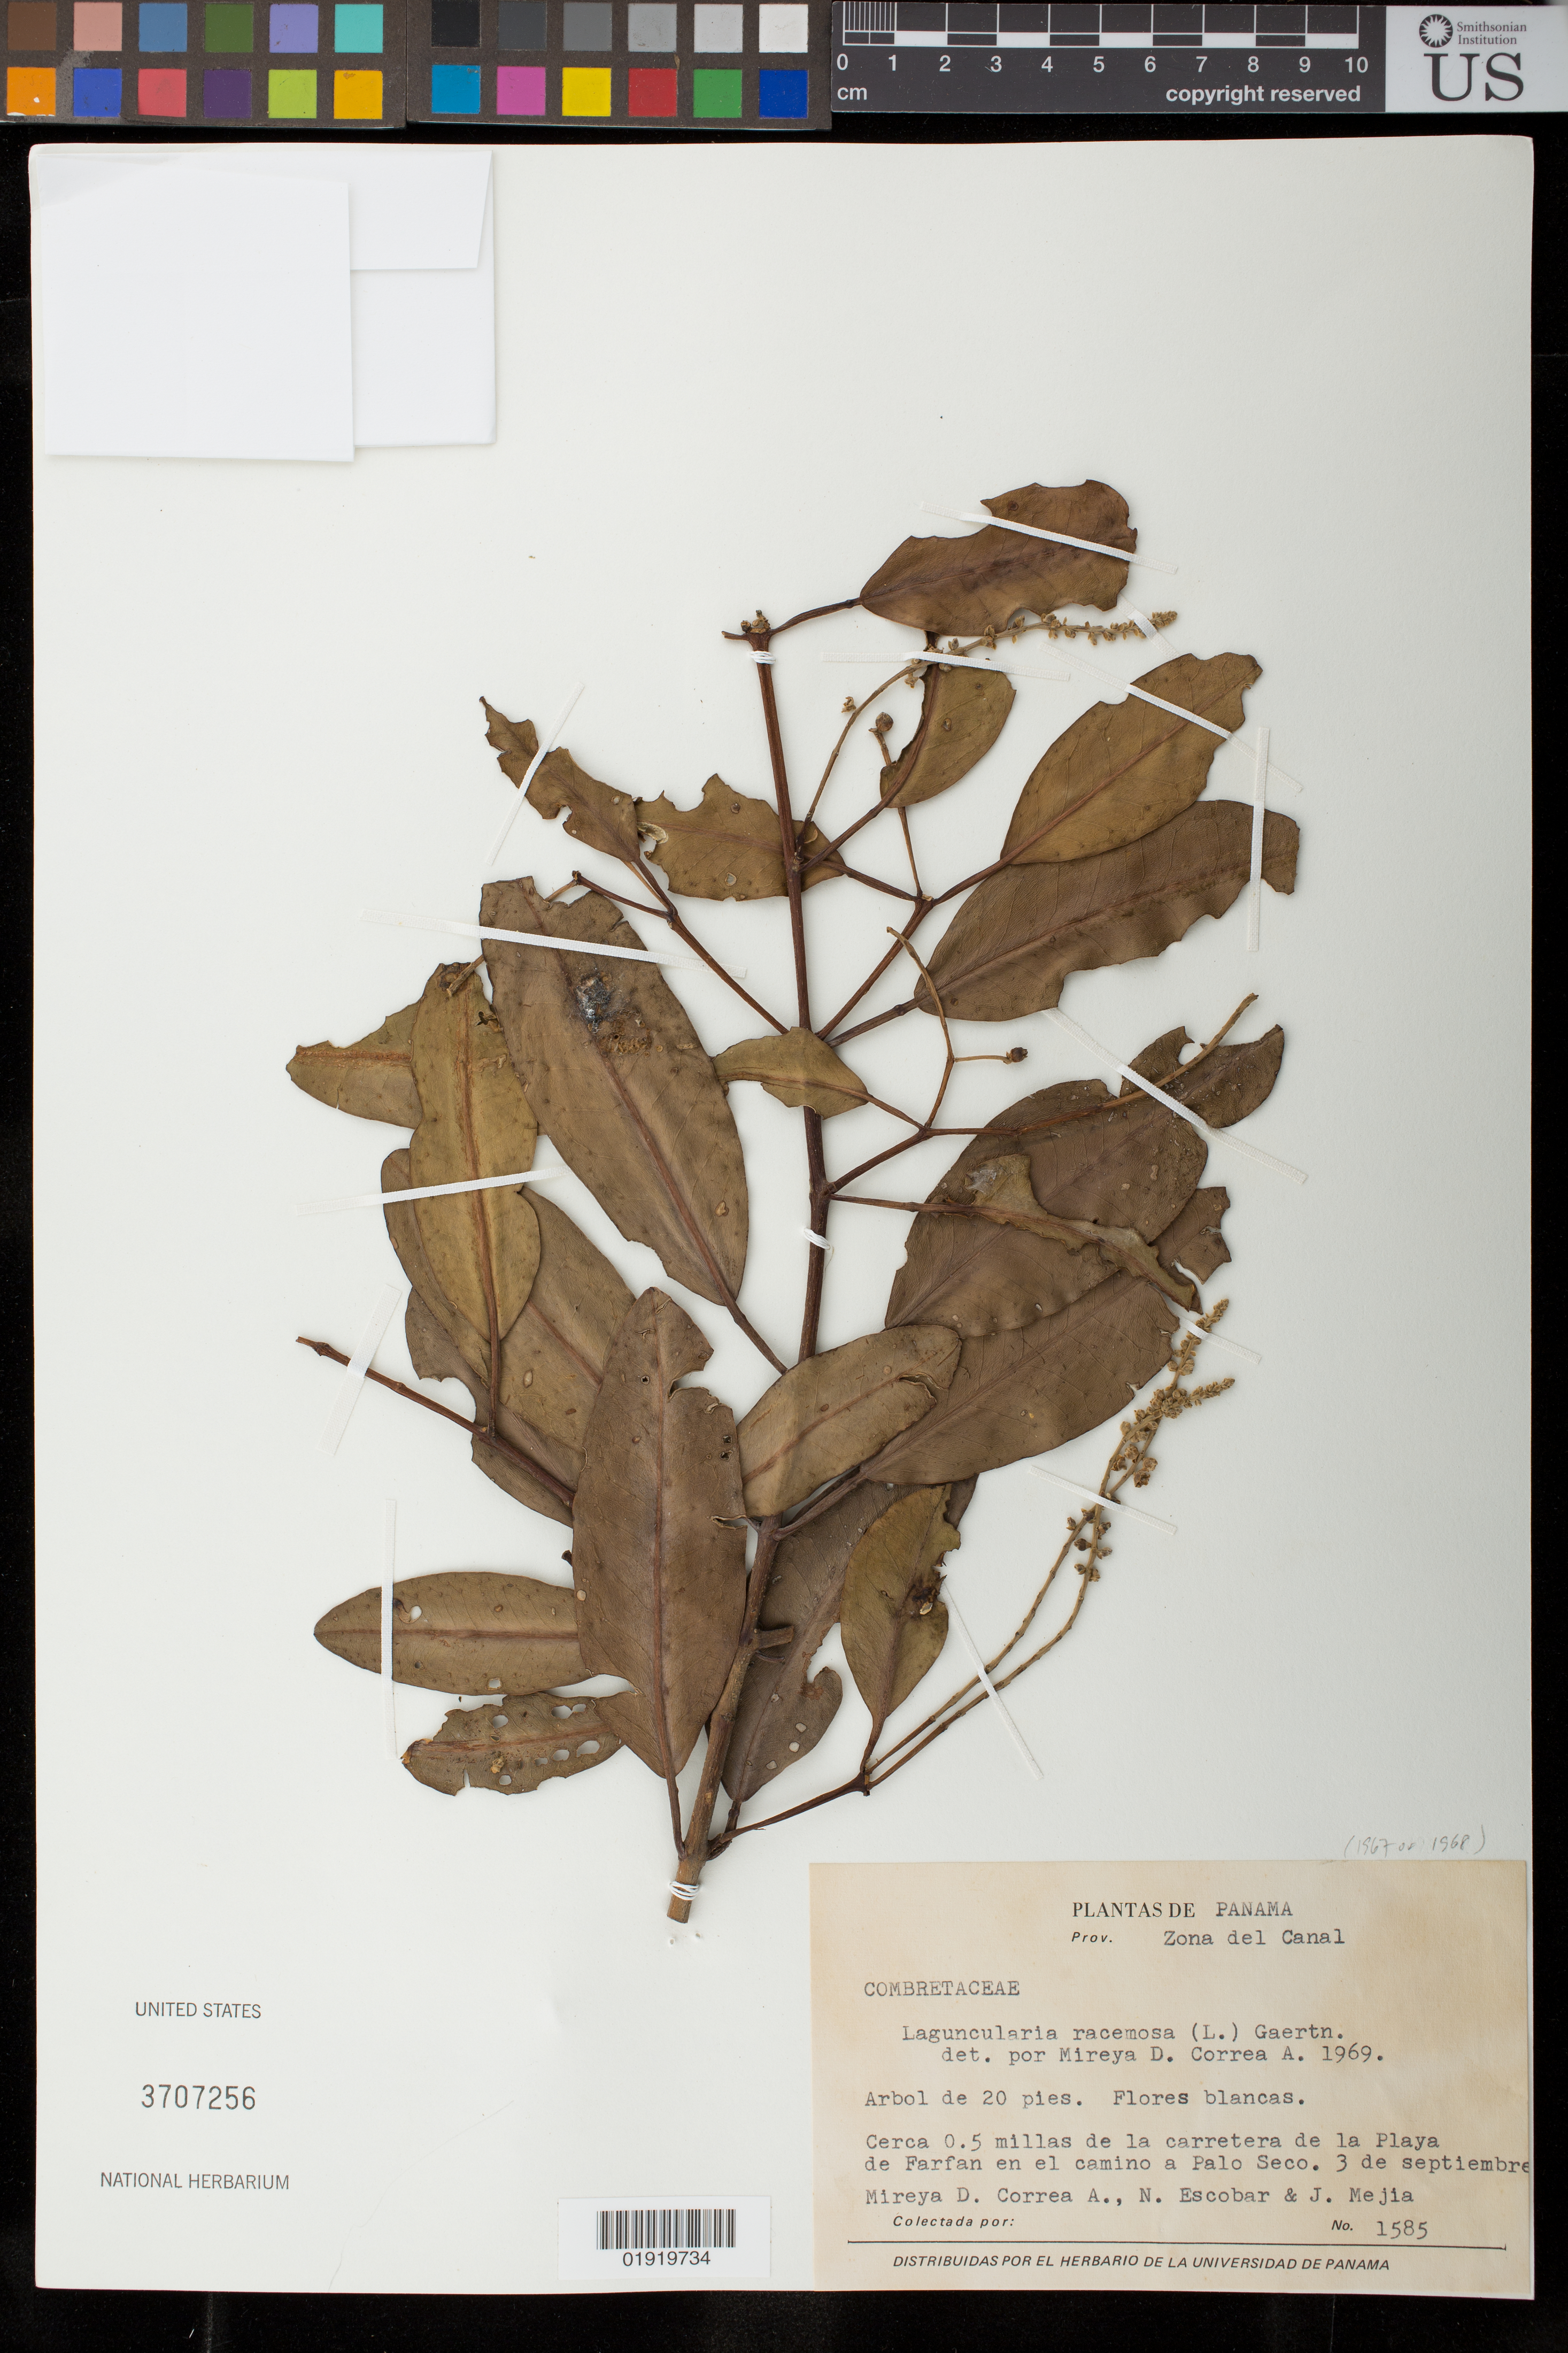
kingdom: Plantae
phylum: Tracheophyta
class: Magnoliopsida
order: Myrtales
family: Combretaceae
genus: Laguncularia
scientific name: Laguncularia racemosa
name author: (L.) C.F. Gaertn.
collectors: M. D. Corrêa-A., N. Escobar & J. Mejía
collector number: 1585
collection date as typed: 3 de septiembre [no year]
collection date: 1967-09-03 or 1968-09-03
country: Panama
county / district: Canal Zone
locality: Zona del Canal. Cerca 0.5 millas de la carretera de la Playa de Farfan en el camino a Palo Seco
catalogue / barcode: US 3707256